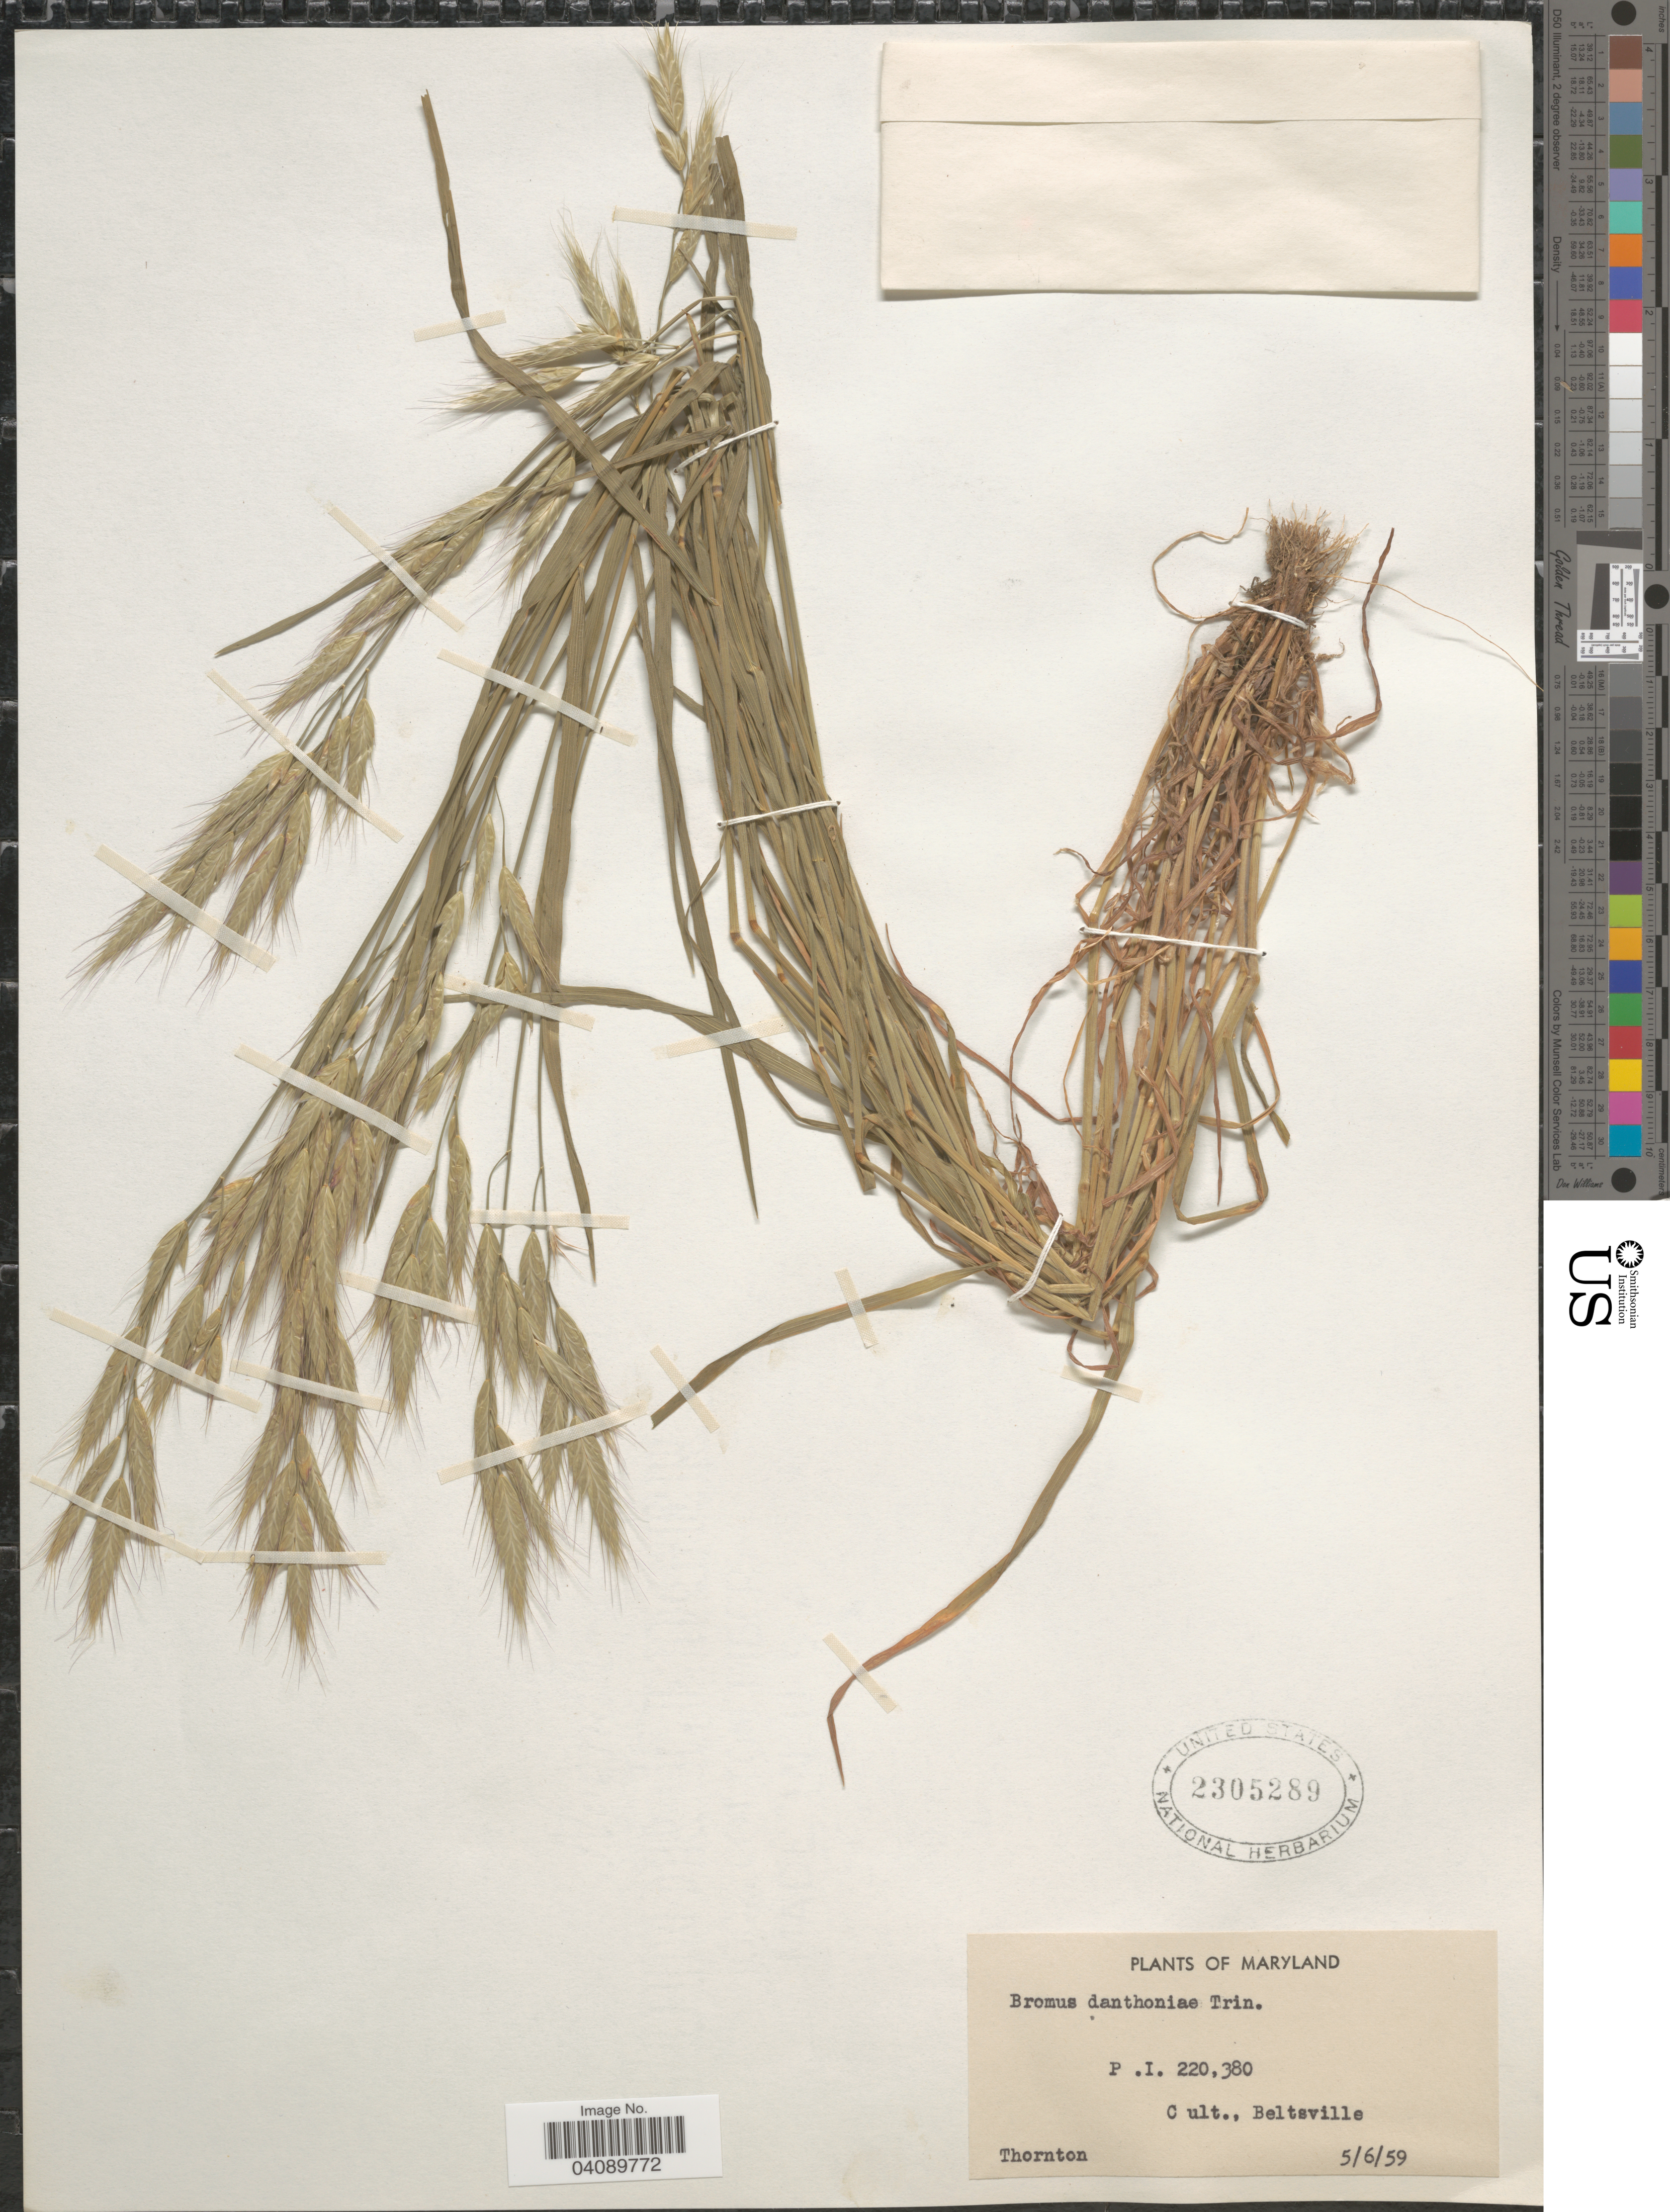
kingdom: Plantae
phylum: Tracheophyta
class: Liliopsida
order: Poales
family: Poaceae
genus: Bromus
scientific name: Bromus danthoniae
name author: Trin. ex C.A. Mey.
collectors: Thornton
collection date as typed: Transcribed d/m/y: 6/5/59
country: United States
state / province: Maryland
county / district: Prince George's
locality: Beltsville.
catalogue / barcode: US 2305289